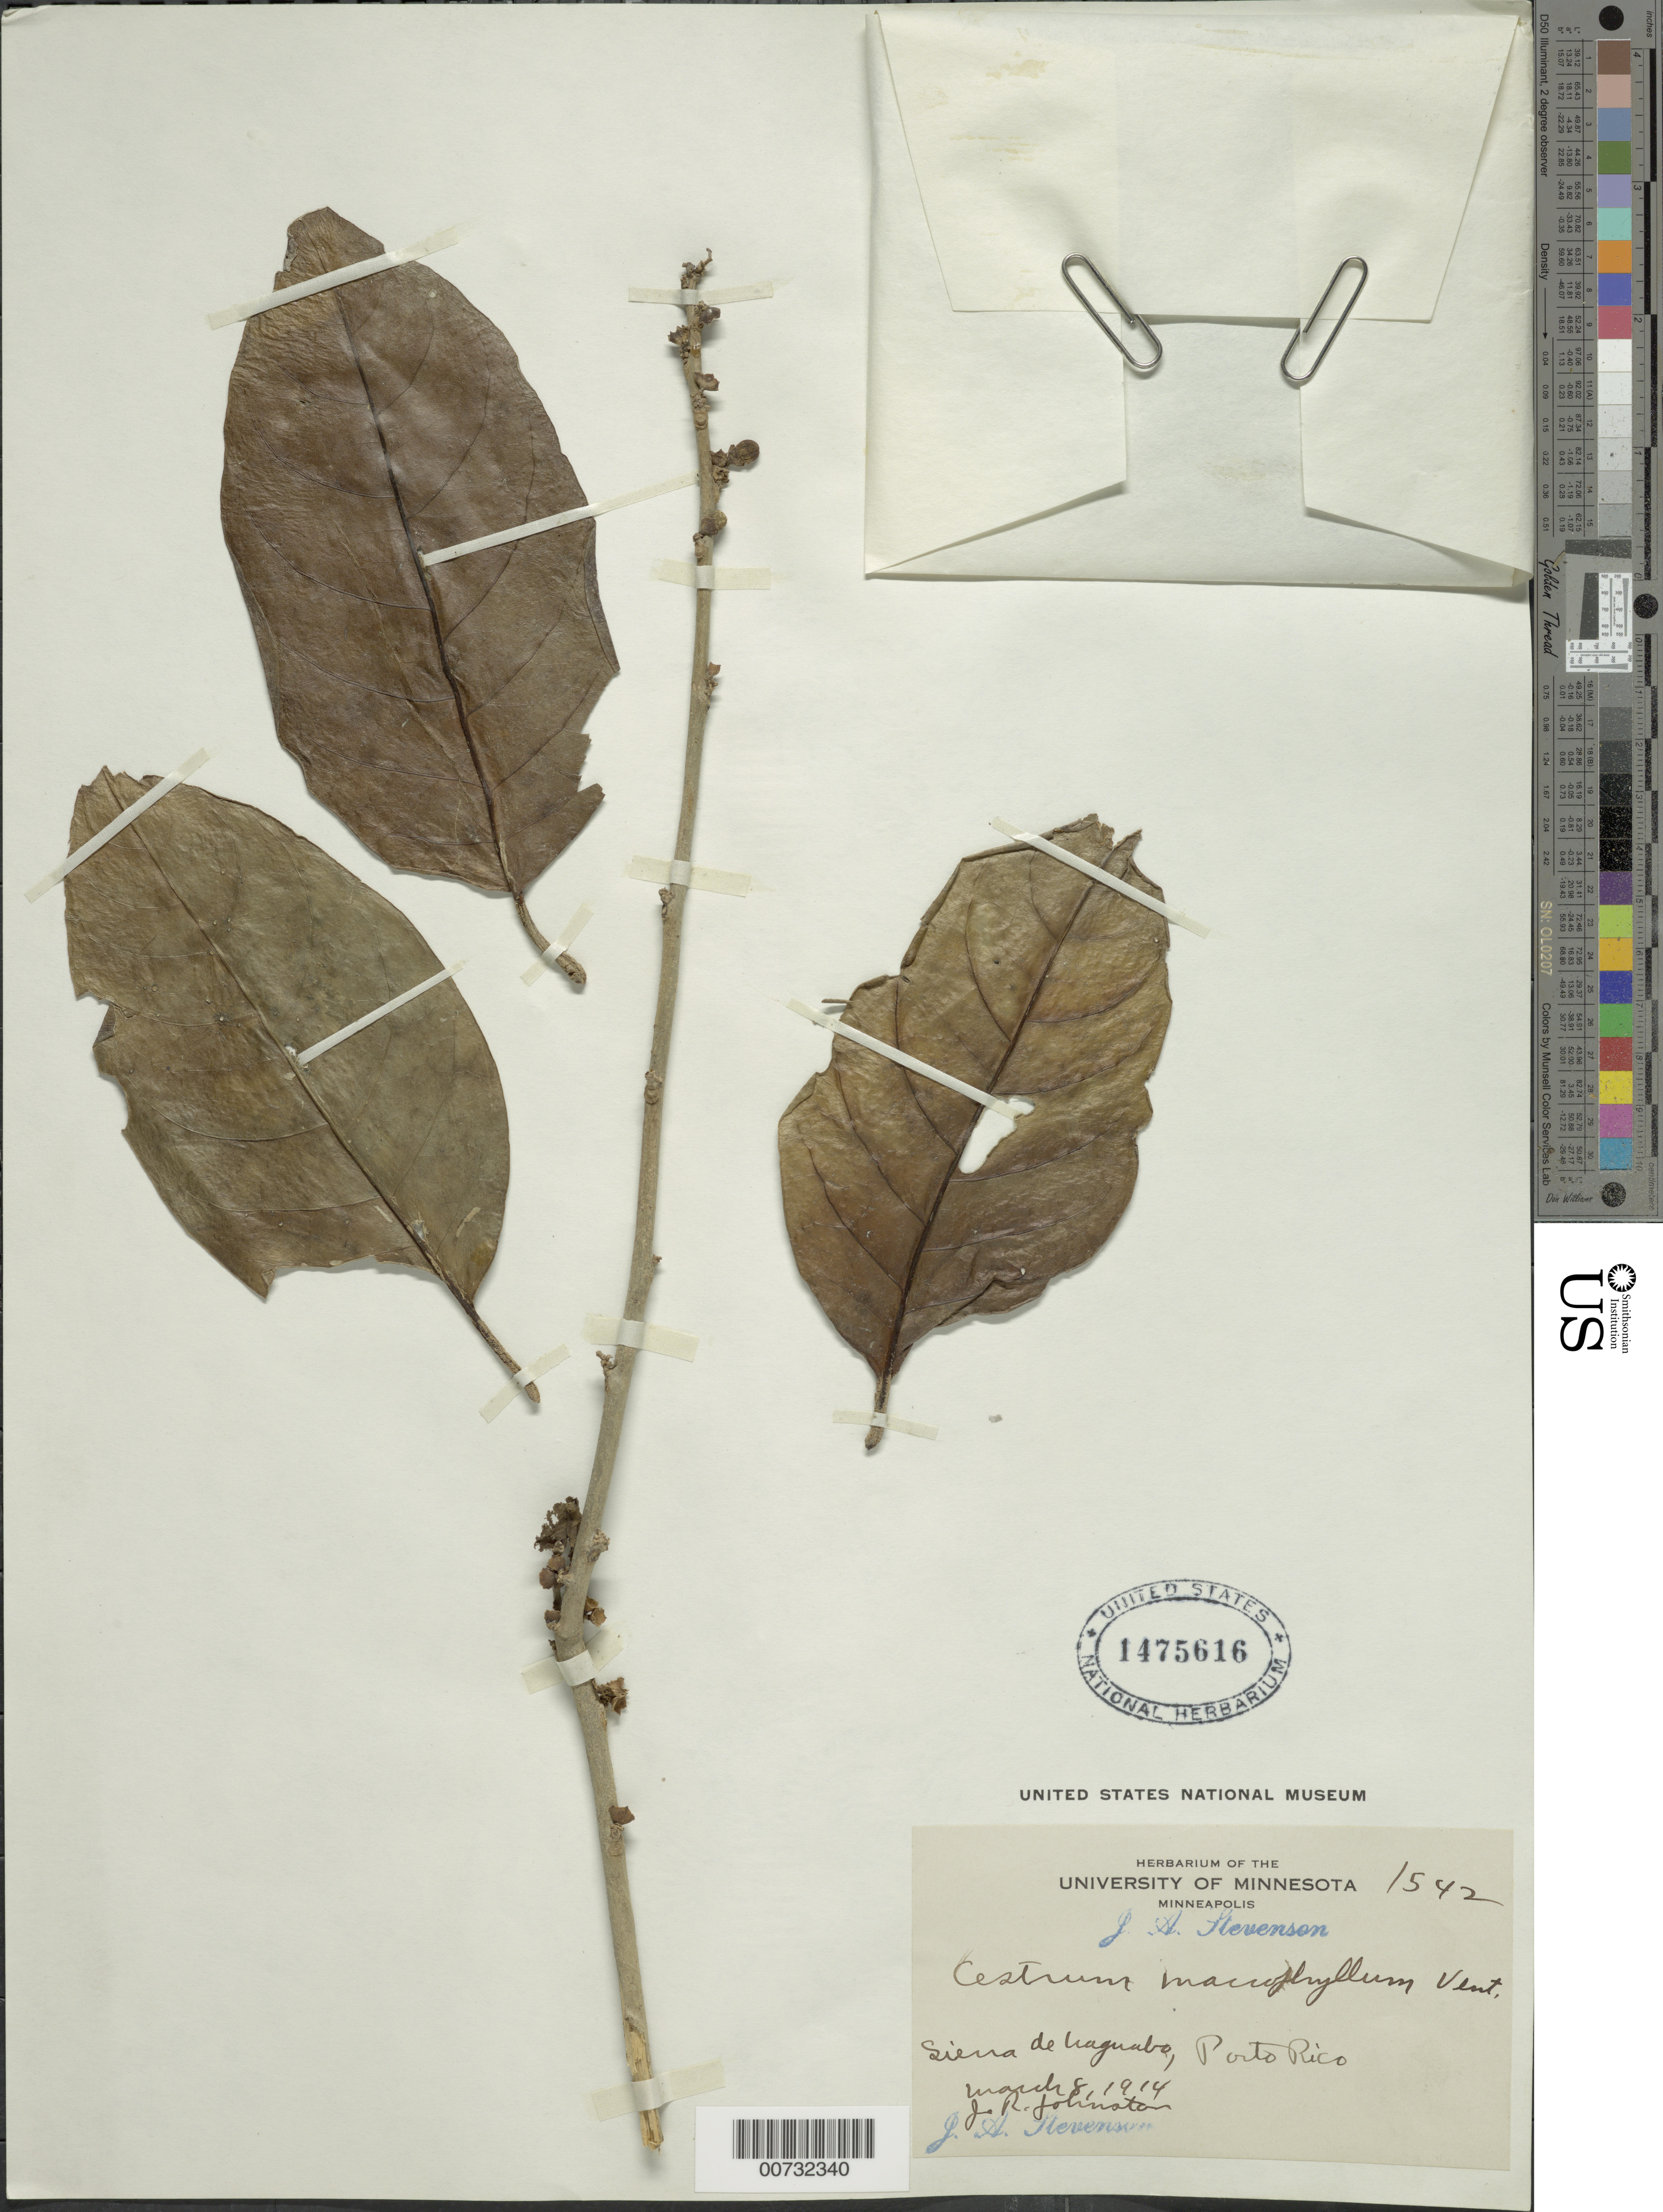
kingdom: Plantae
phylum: Tracheophyta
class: Magnoliopsida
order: Solanales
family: Solanaceae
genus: Cestrum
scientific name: Cestrum macrophyllum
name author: Vent.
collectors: J. Johnston & J. Stevenson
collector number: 1542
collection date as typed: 08 Mar 1914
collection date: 1914-03-08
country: Puerto Rico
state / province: Naguabo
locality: Sierra de Naguabo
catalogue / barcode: US 1475616